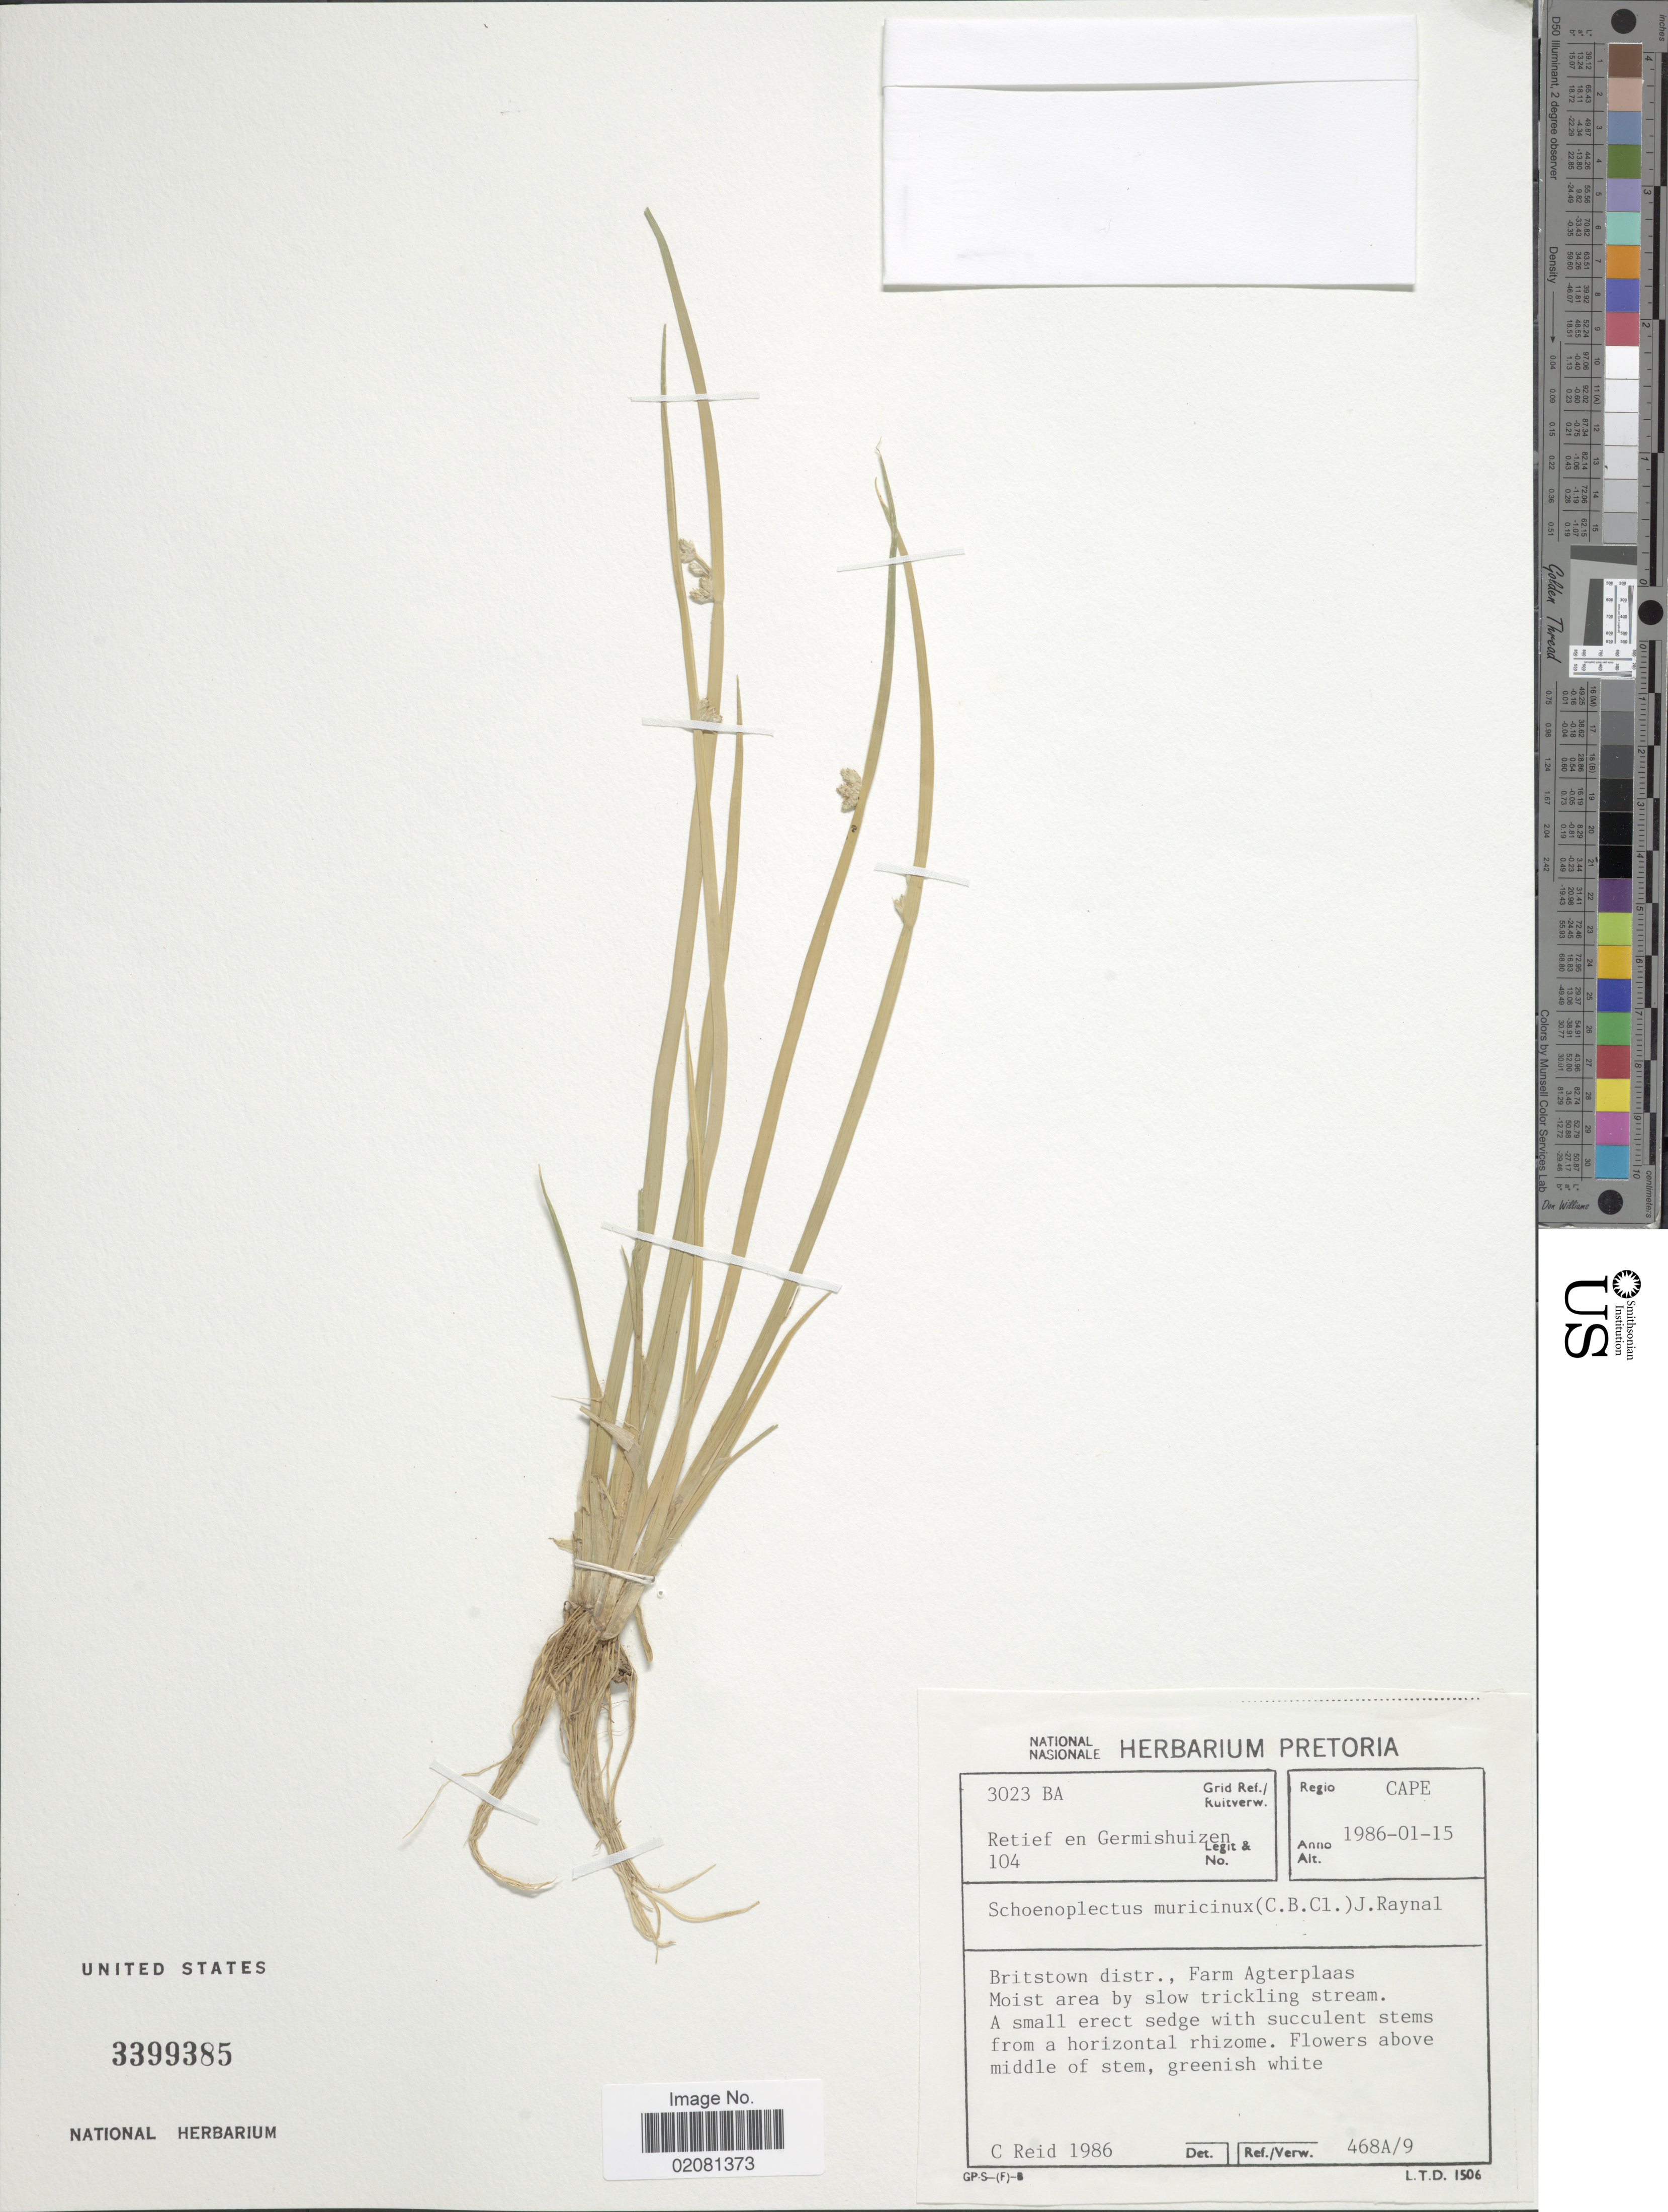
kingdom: Plantae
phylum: Tracheophyta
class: Liliopsida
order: Poales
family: Cyperaceae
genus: Schoenoplectus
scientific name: Schoenoplectus muricinux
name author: (C.B. Clarke) J. Raynal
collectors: -. Retief & G. Germishuizen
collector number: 104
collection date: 1986-01-15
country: South Africa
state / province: Northern Cape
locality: Regio Cape, Britstown distr., Farm Agterplaas, moist area by slow trickling stream, Grid Ref: 3023 BA.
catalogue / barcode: US 3399385